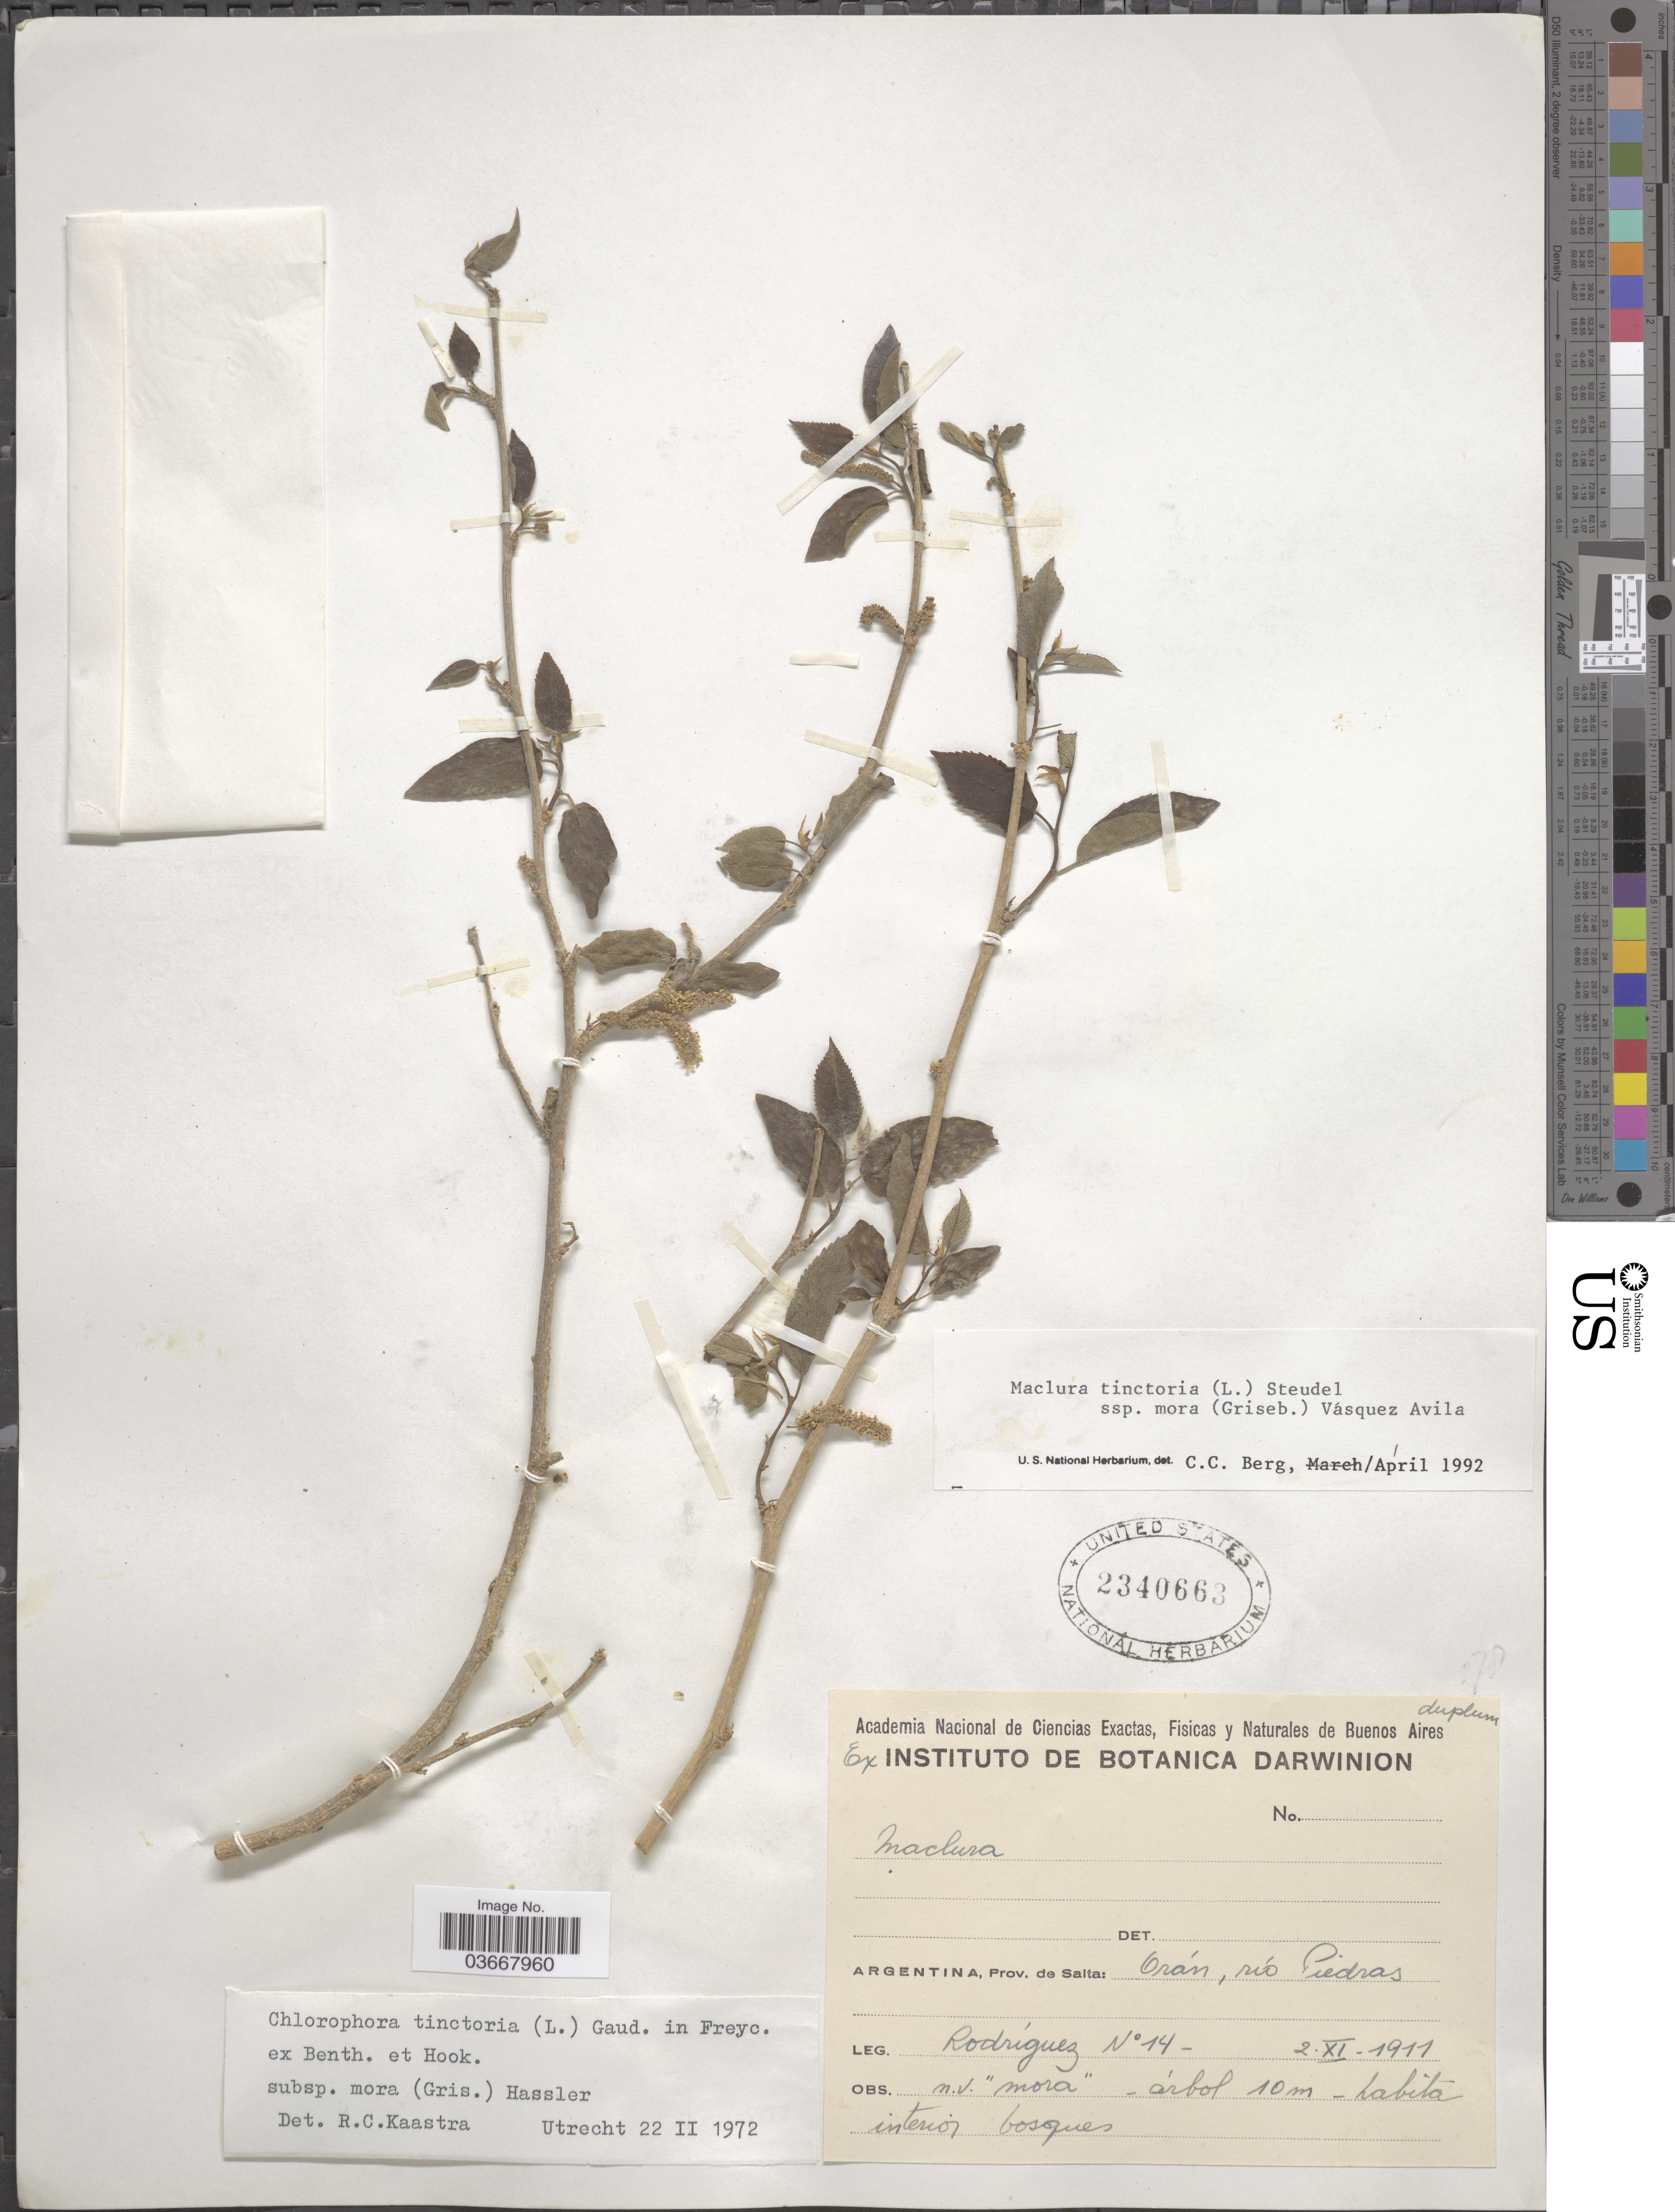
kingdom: Plantae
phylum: Tracheophyta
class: Magnoliopsida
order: Rosales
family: Moraceae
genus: Maclura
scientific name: Maclura tinctoria subsp. mora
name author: (Griseb.) Vázq. Avila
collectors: Rodriguez, --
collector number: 14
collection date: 1911-11-02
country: Argentina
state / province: Salta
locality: Orán, río Piedras.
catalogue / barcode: US 2340663